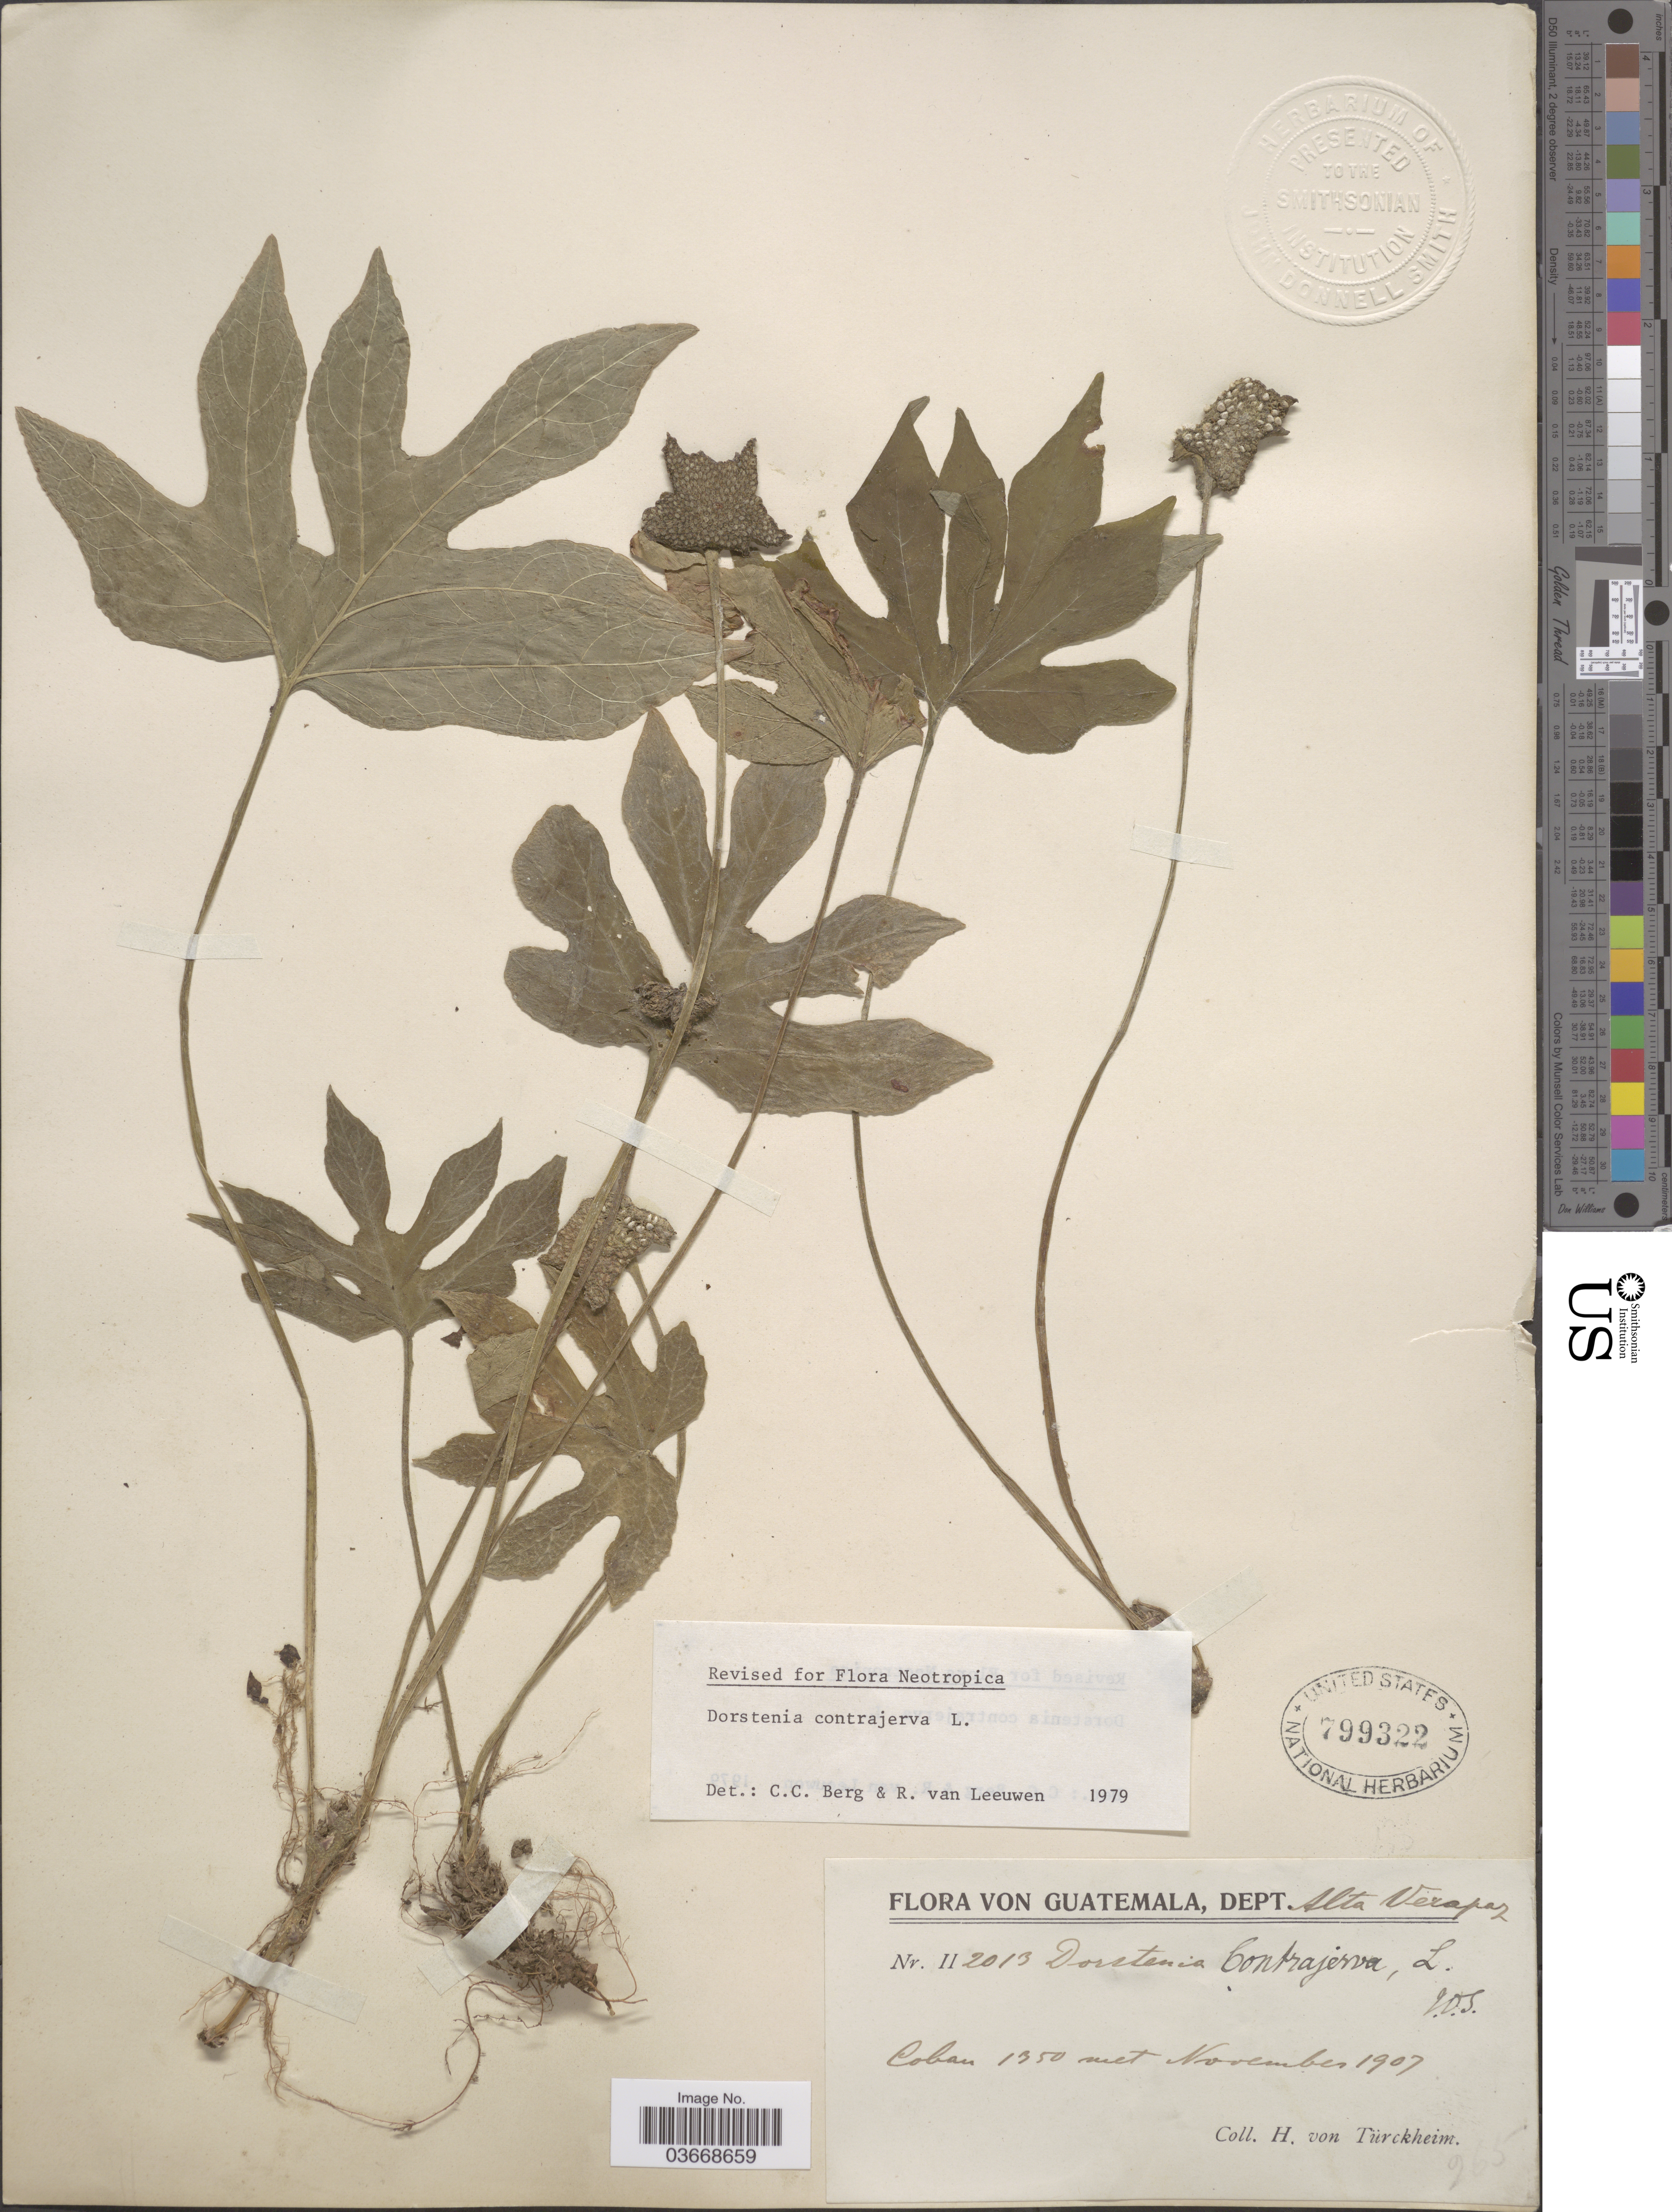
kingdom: Plantae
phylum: Tracheophyta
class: Magnoliopsida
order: Rosales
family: Moraceae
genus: Dorstenia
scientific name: Dorstenia contrajerva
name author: L.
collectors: H. von Türckheim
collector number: II2013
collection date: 1907-11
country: Guatemala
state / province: Alta Verapaz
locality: Dept. Alta Verapaz. Coban.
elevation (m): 1350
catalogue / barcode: US 799322